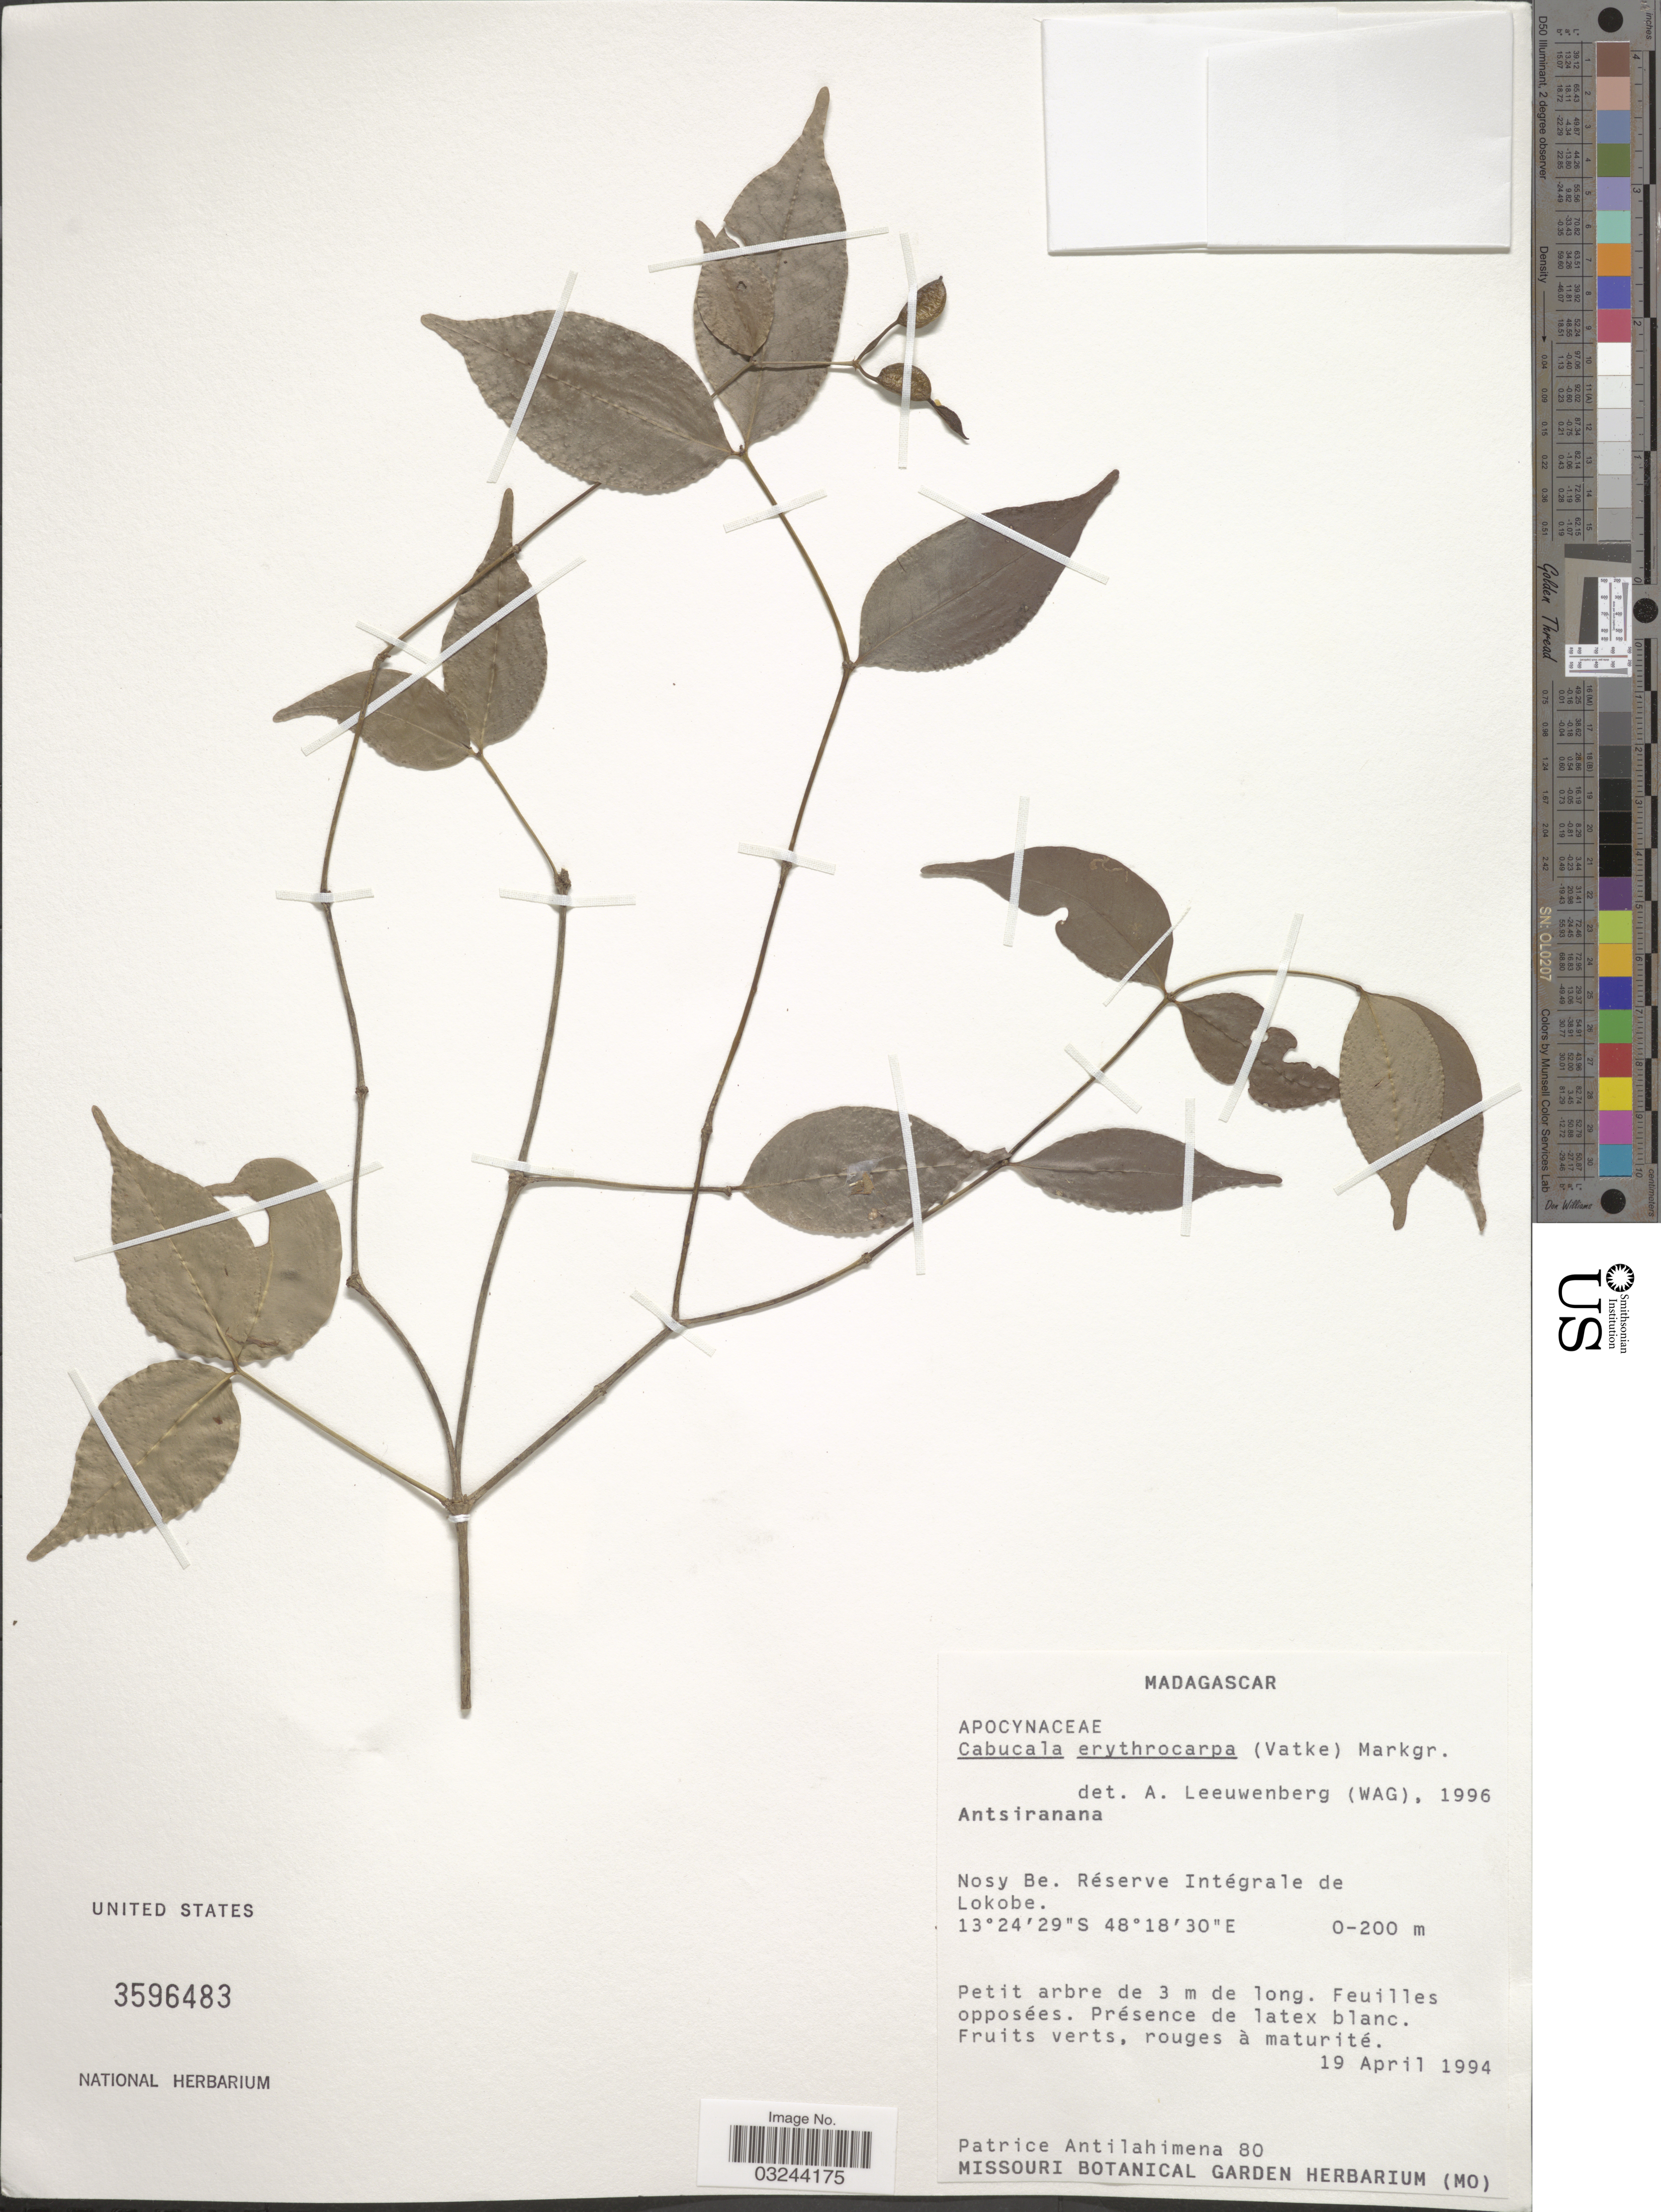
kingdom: Plantae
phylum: Tracheophyta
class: Magnoliopsida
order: Gentianales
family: Apocynaceae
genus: Cabucala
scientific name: Cabucala erythrocarpa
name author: (Vatke) Markgr.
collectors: P. Antilahimena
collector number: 80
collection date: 1994-04-19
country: Madagascar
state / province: Diana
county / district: Nosy Be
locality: Nosy be, Réserve Intégrale de Lokobe.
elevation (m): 0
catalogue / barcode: US 3596483